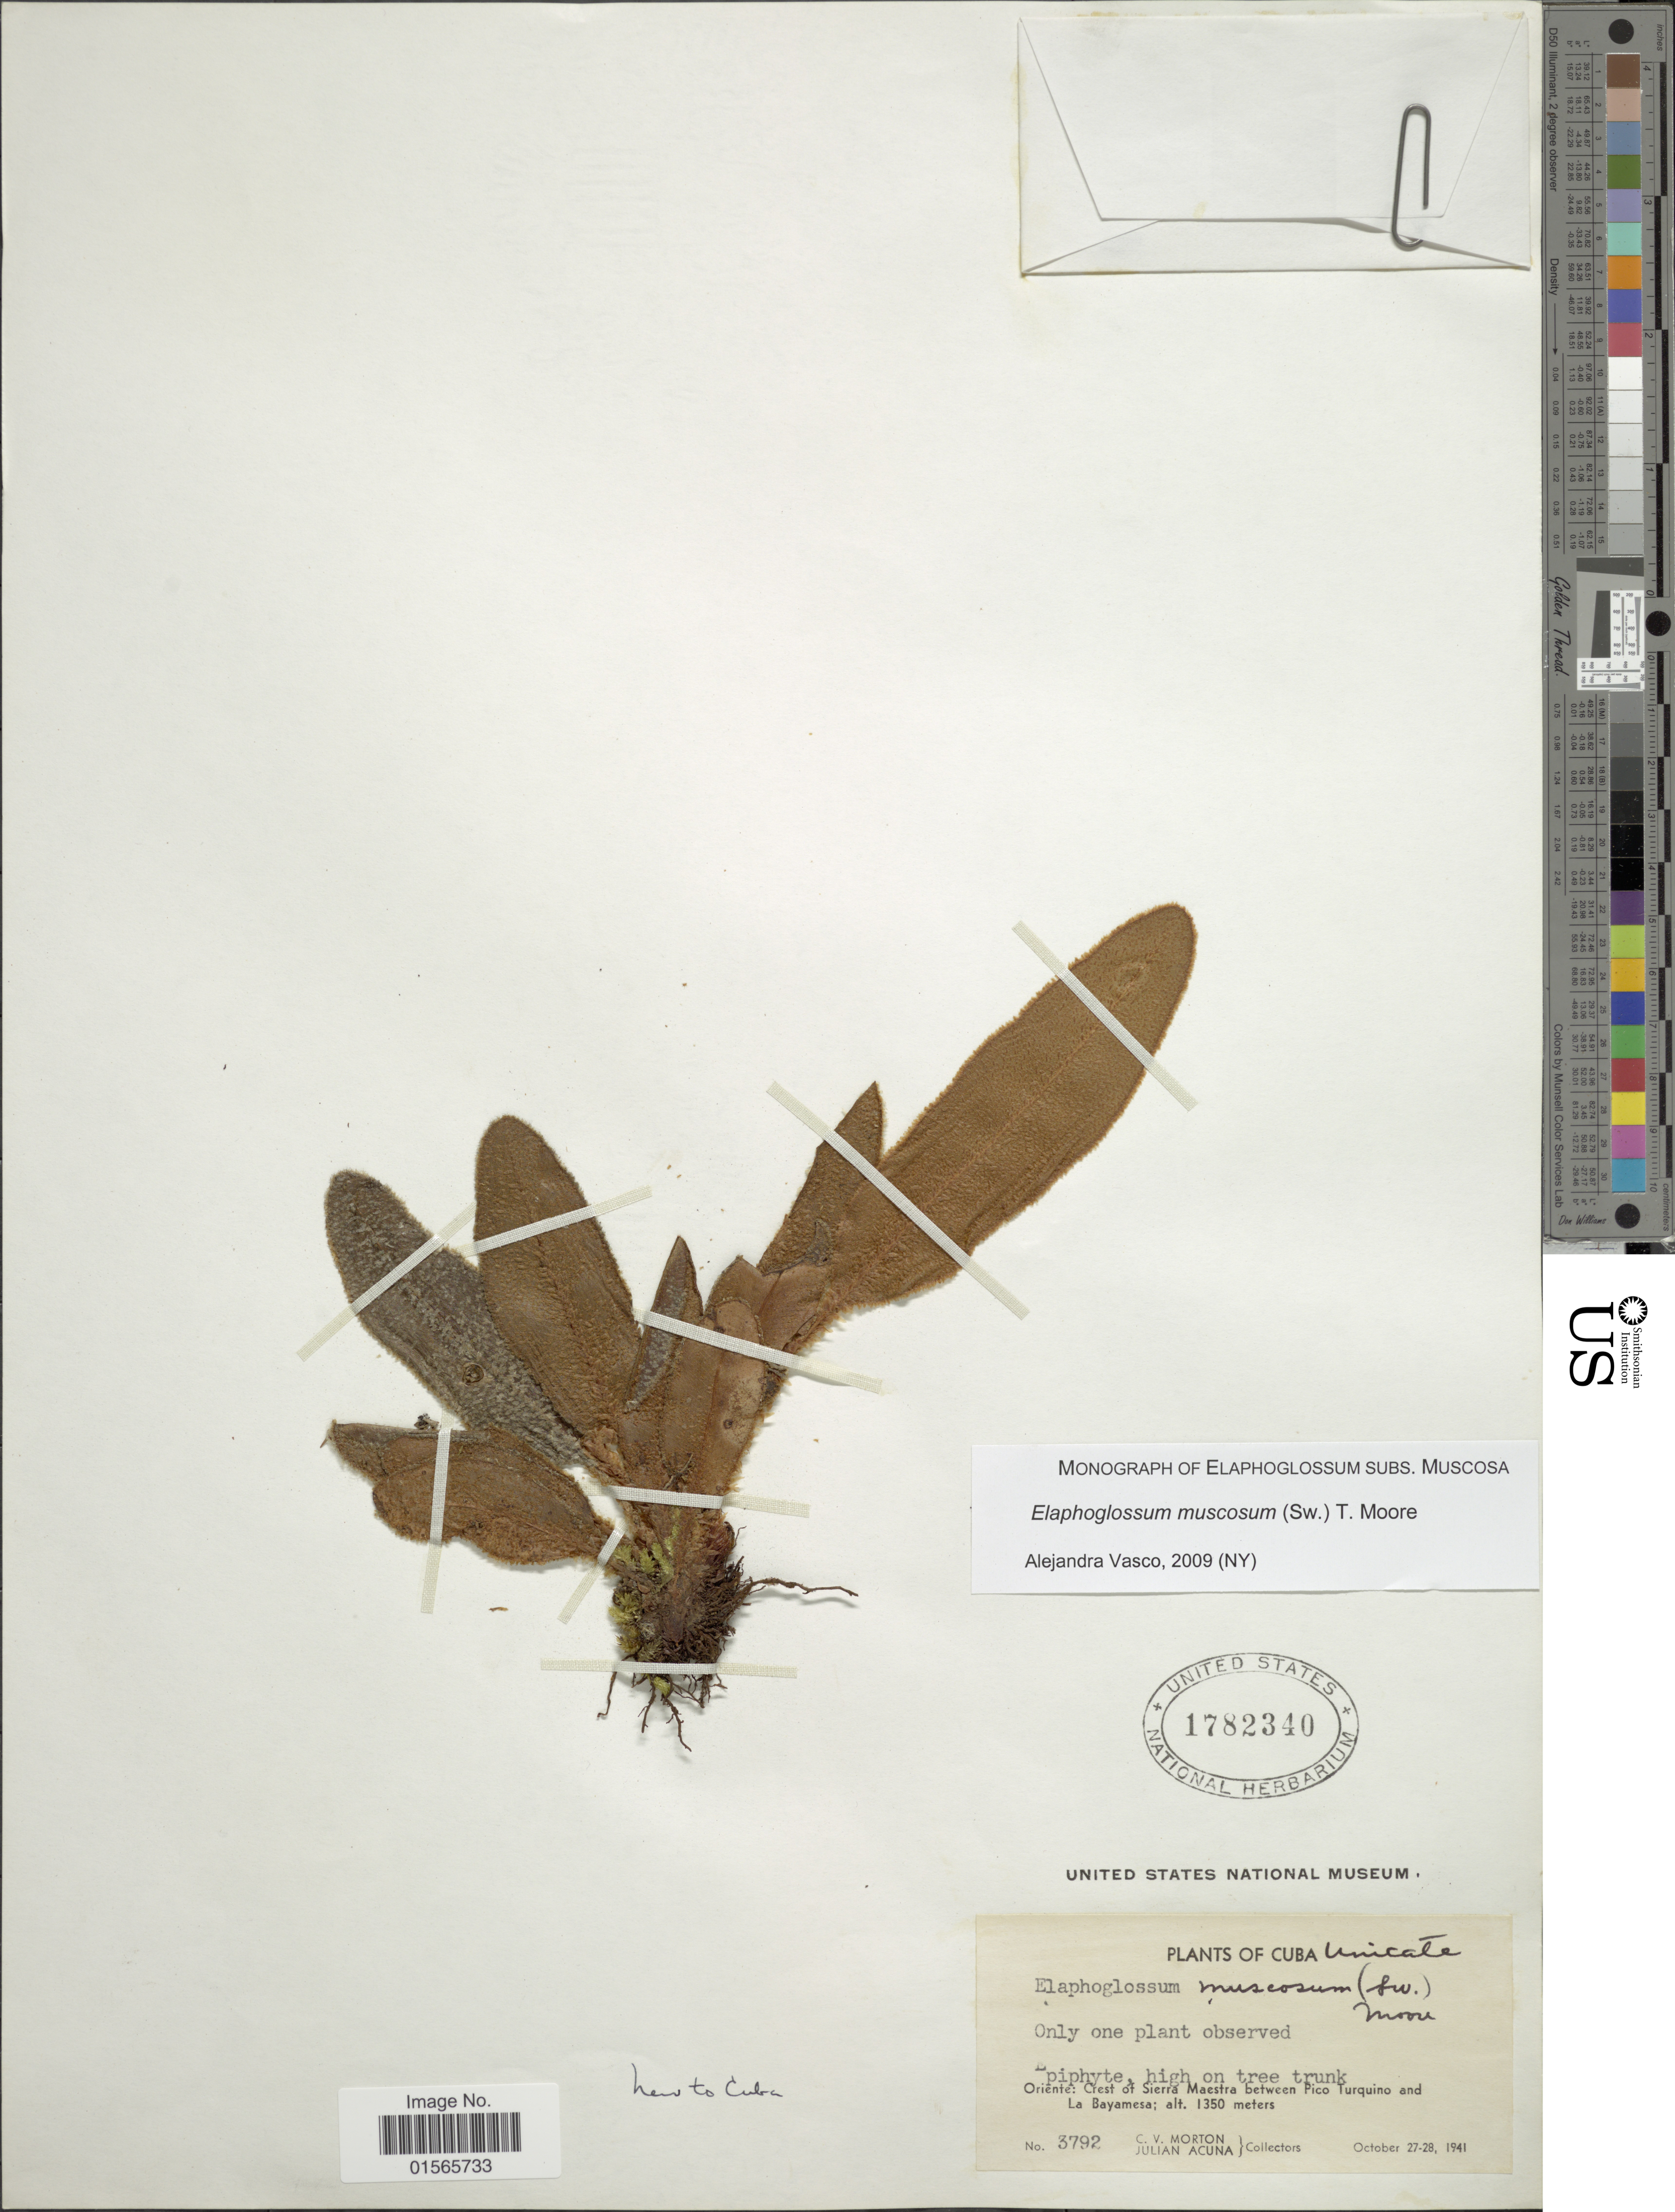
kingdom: Plantae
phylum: Tracheophyta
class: Polypodiopsida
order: Polypodiales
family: Dryopteridaceae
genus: Elaphoglossum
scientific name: Elaphoglossum muscosum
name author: (Sw.) T. Moore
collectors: C. V. Morton & J. B. Acuña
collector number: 3792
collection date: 1941-10-27/1941-10-28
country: Cuba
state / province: Oriente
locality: Crest of Sierra Maestra between Pico Turquino and La Bayamesa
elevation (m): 1350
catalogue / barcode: US 1782340